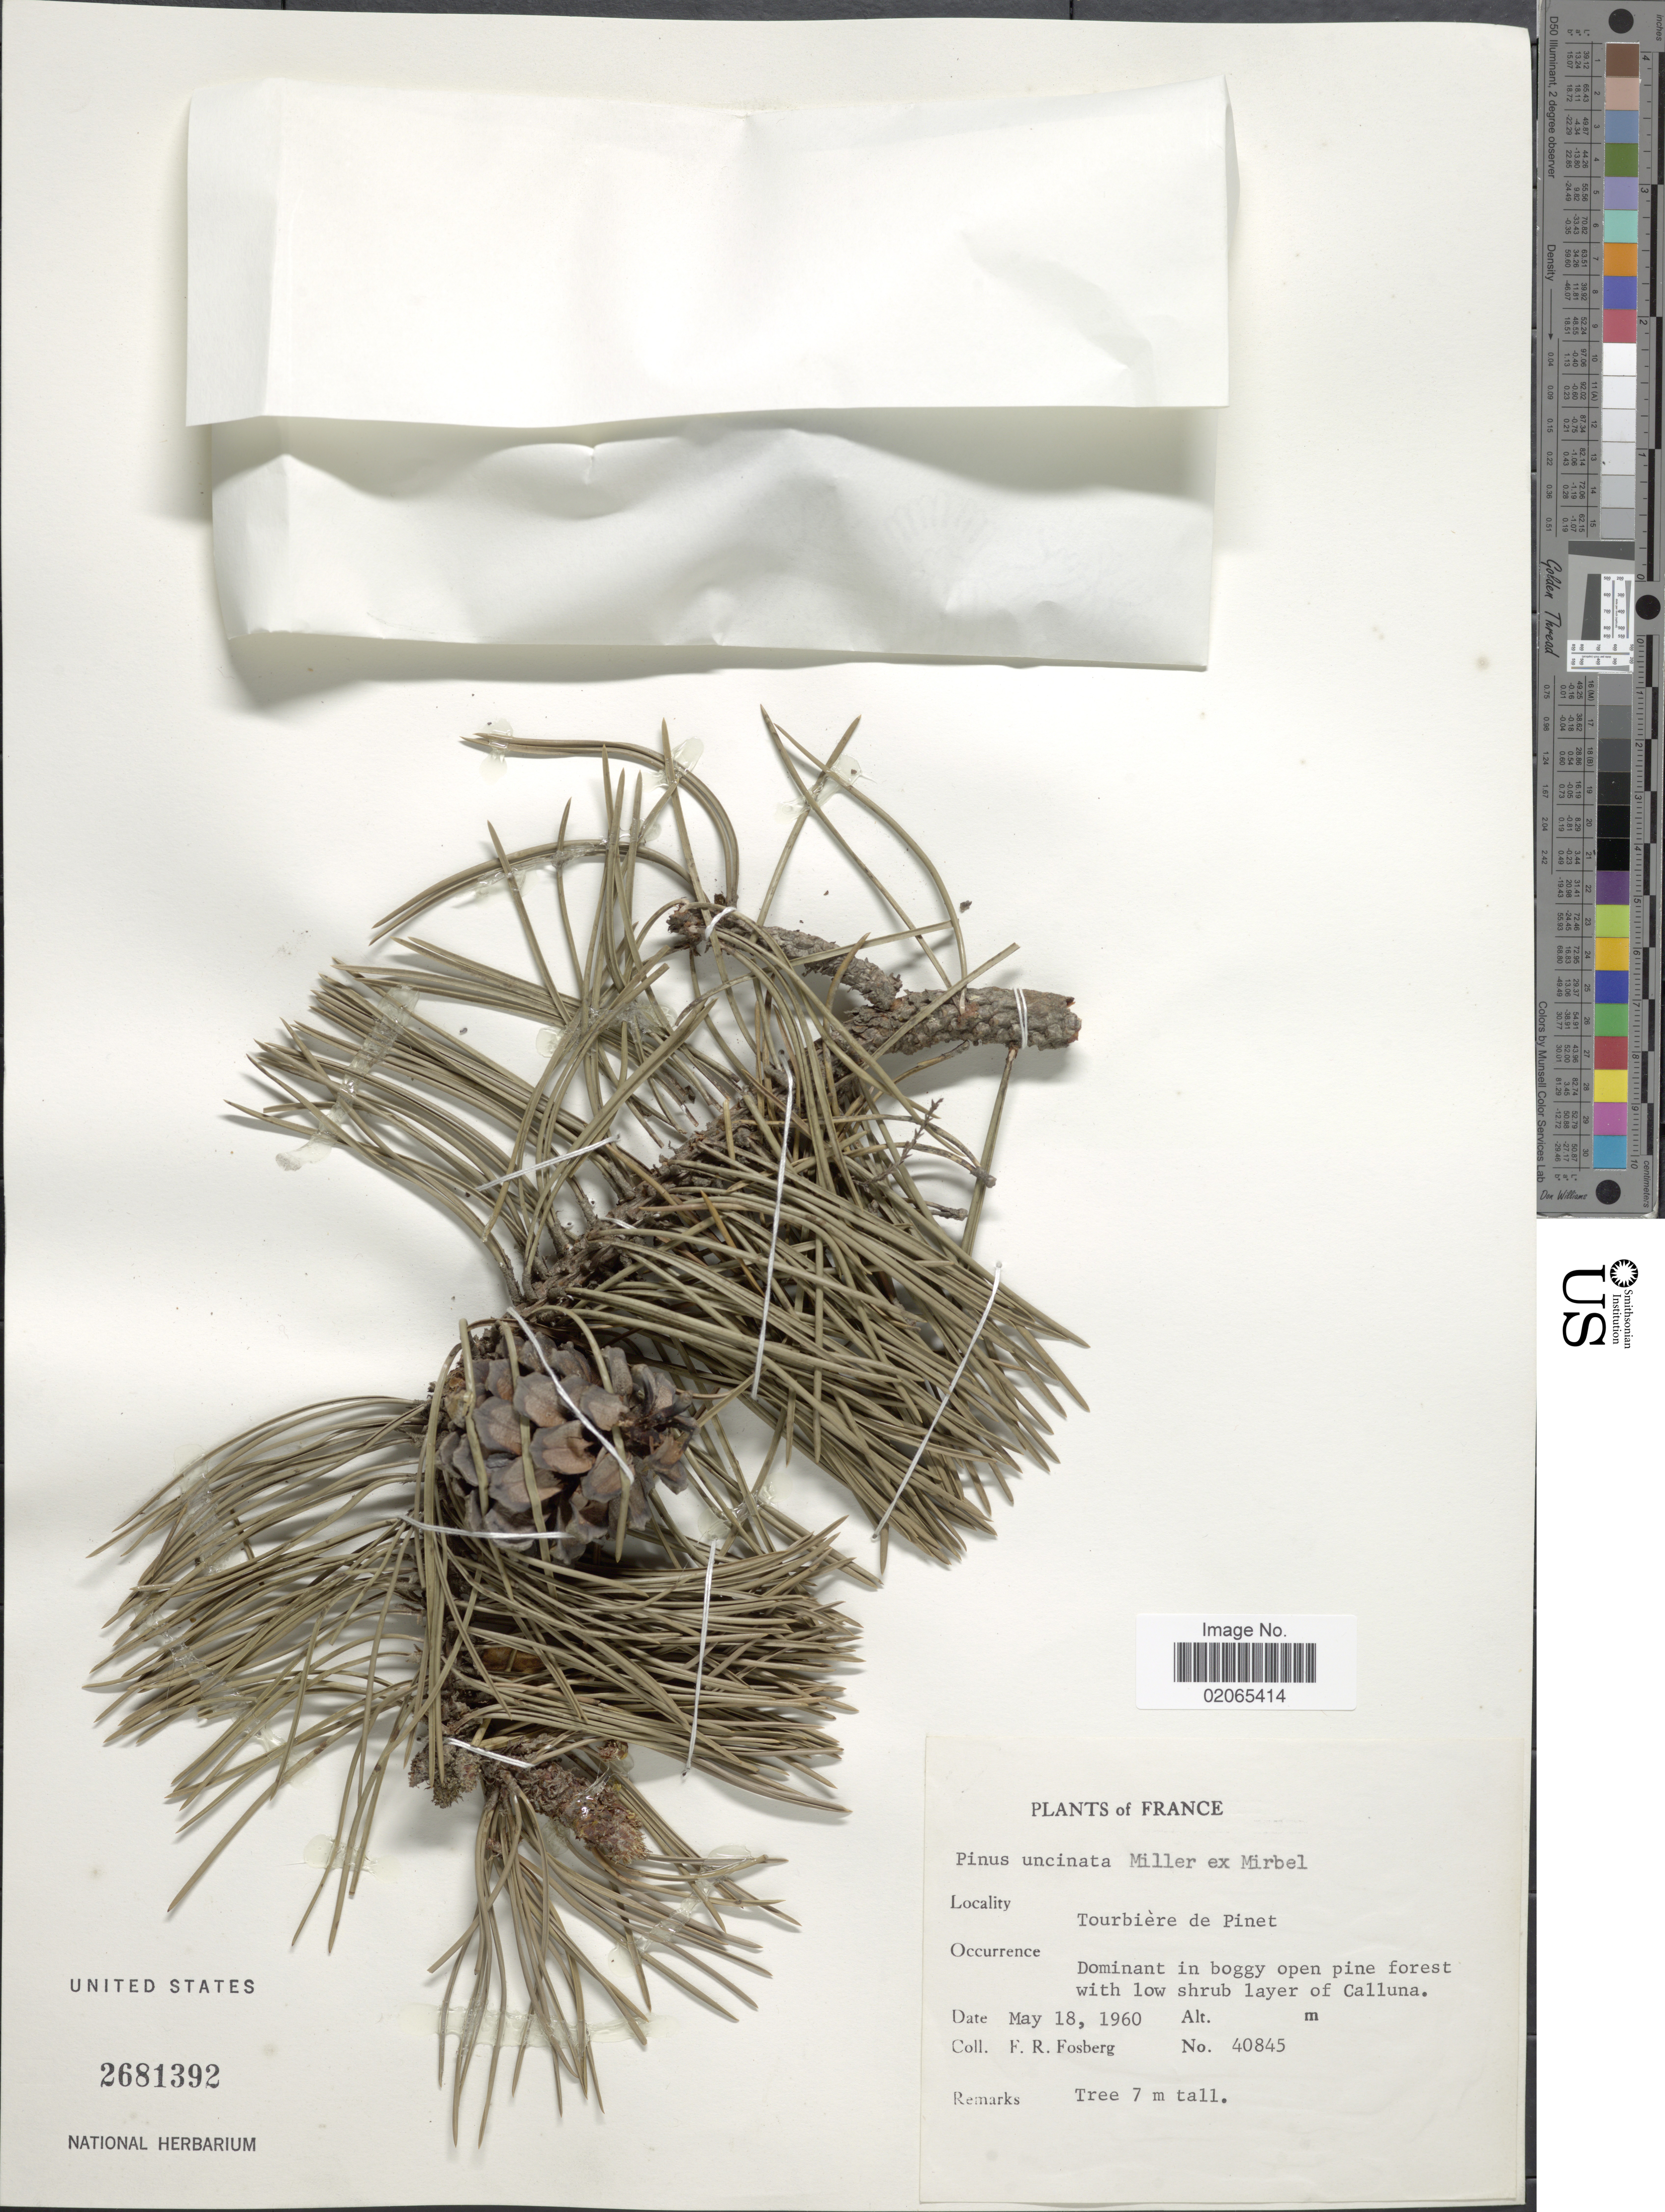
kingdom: Plantae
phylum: Tracheophyta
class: Pinopsida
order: Pinales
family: Pinaceae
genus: Pinus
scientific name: Pinus uncinata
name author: Ramond ex DC.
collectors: F. R. Fosberg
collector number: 40845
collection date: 1960-05-18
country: France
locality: Tourbiere de Pinet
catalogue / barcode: US 2681392